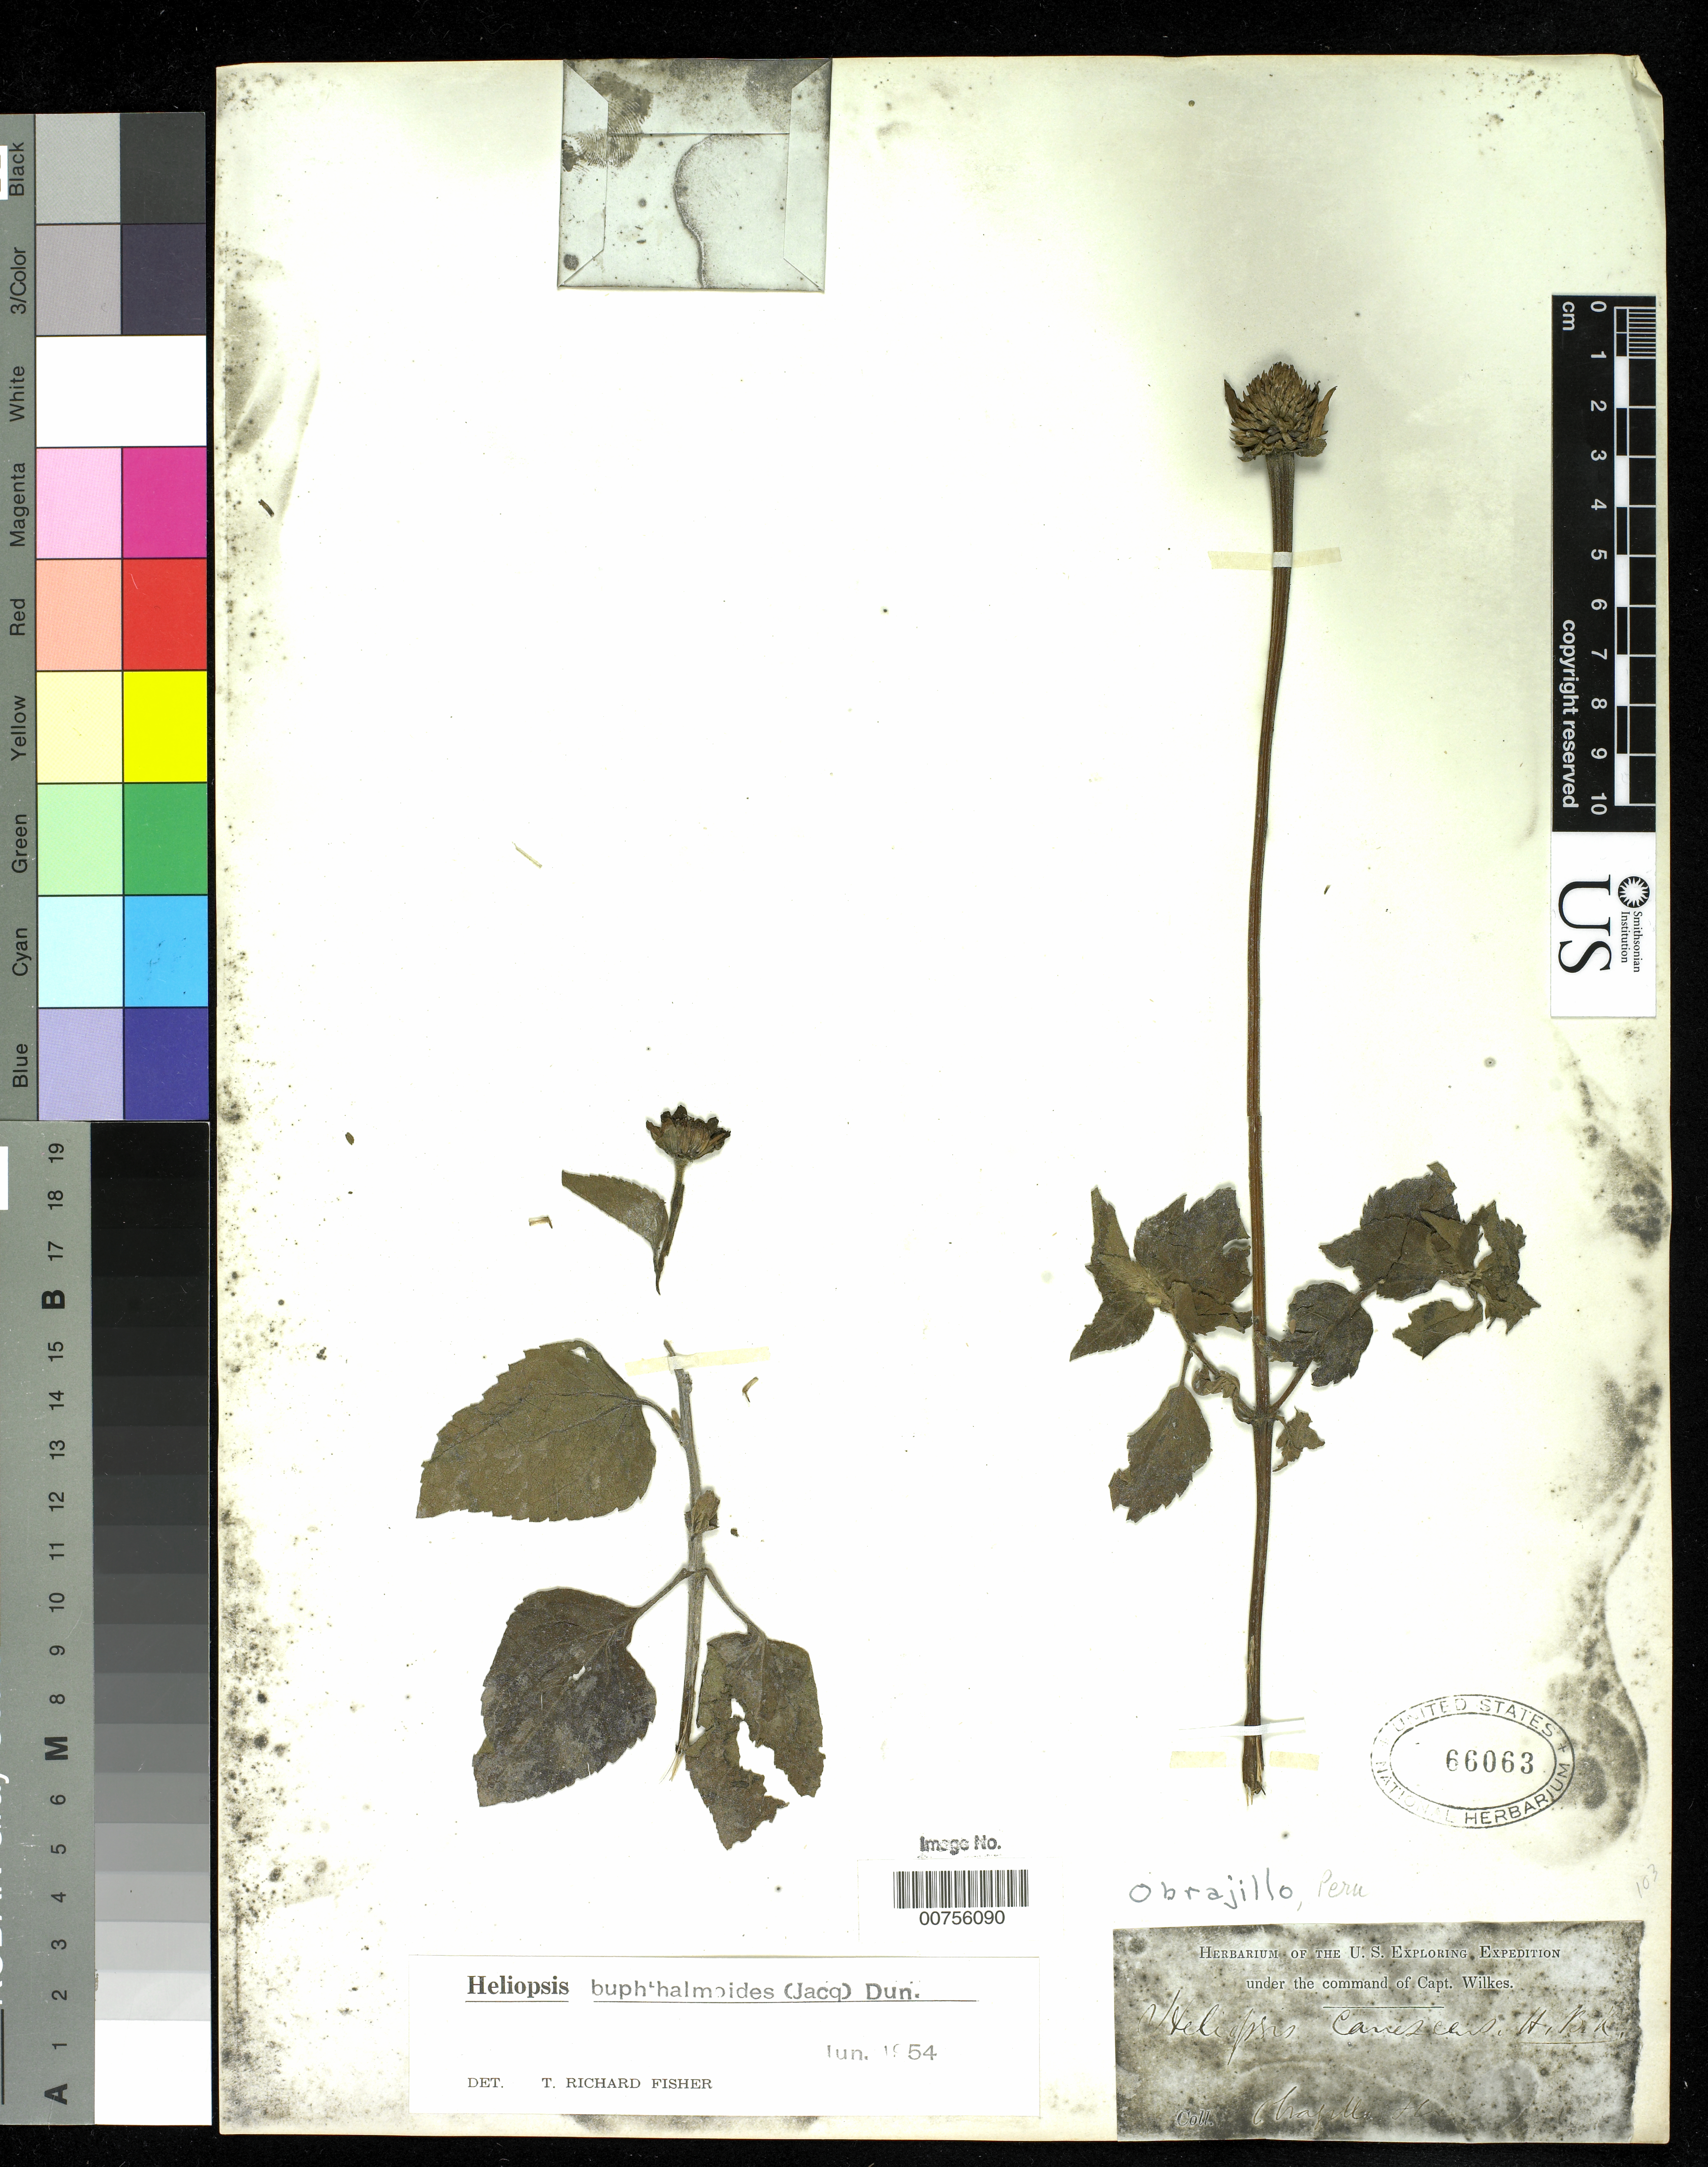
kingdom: Plantae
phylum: Tracheophyta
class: Magnoliopsida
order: Asterales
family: Asteraceae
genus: Heliopsis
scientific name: Heliopsis buphthalmoides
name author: (Jacq.) Dunal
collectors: Wilkes Explor. Exped.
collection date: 1838/1842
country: Peru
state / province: Lima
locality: Obrajillo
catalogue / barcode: US 66063